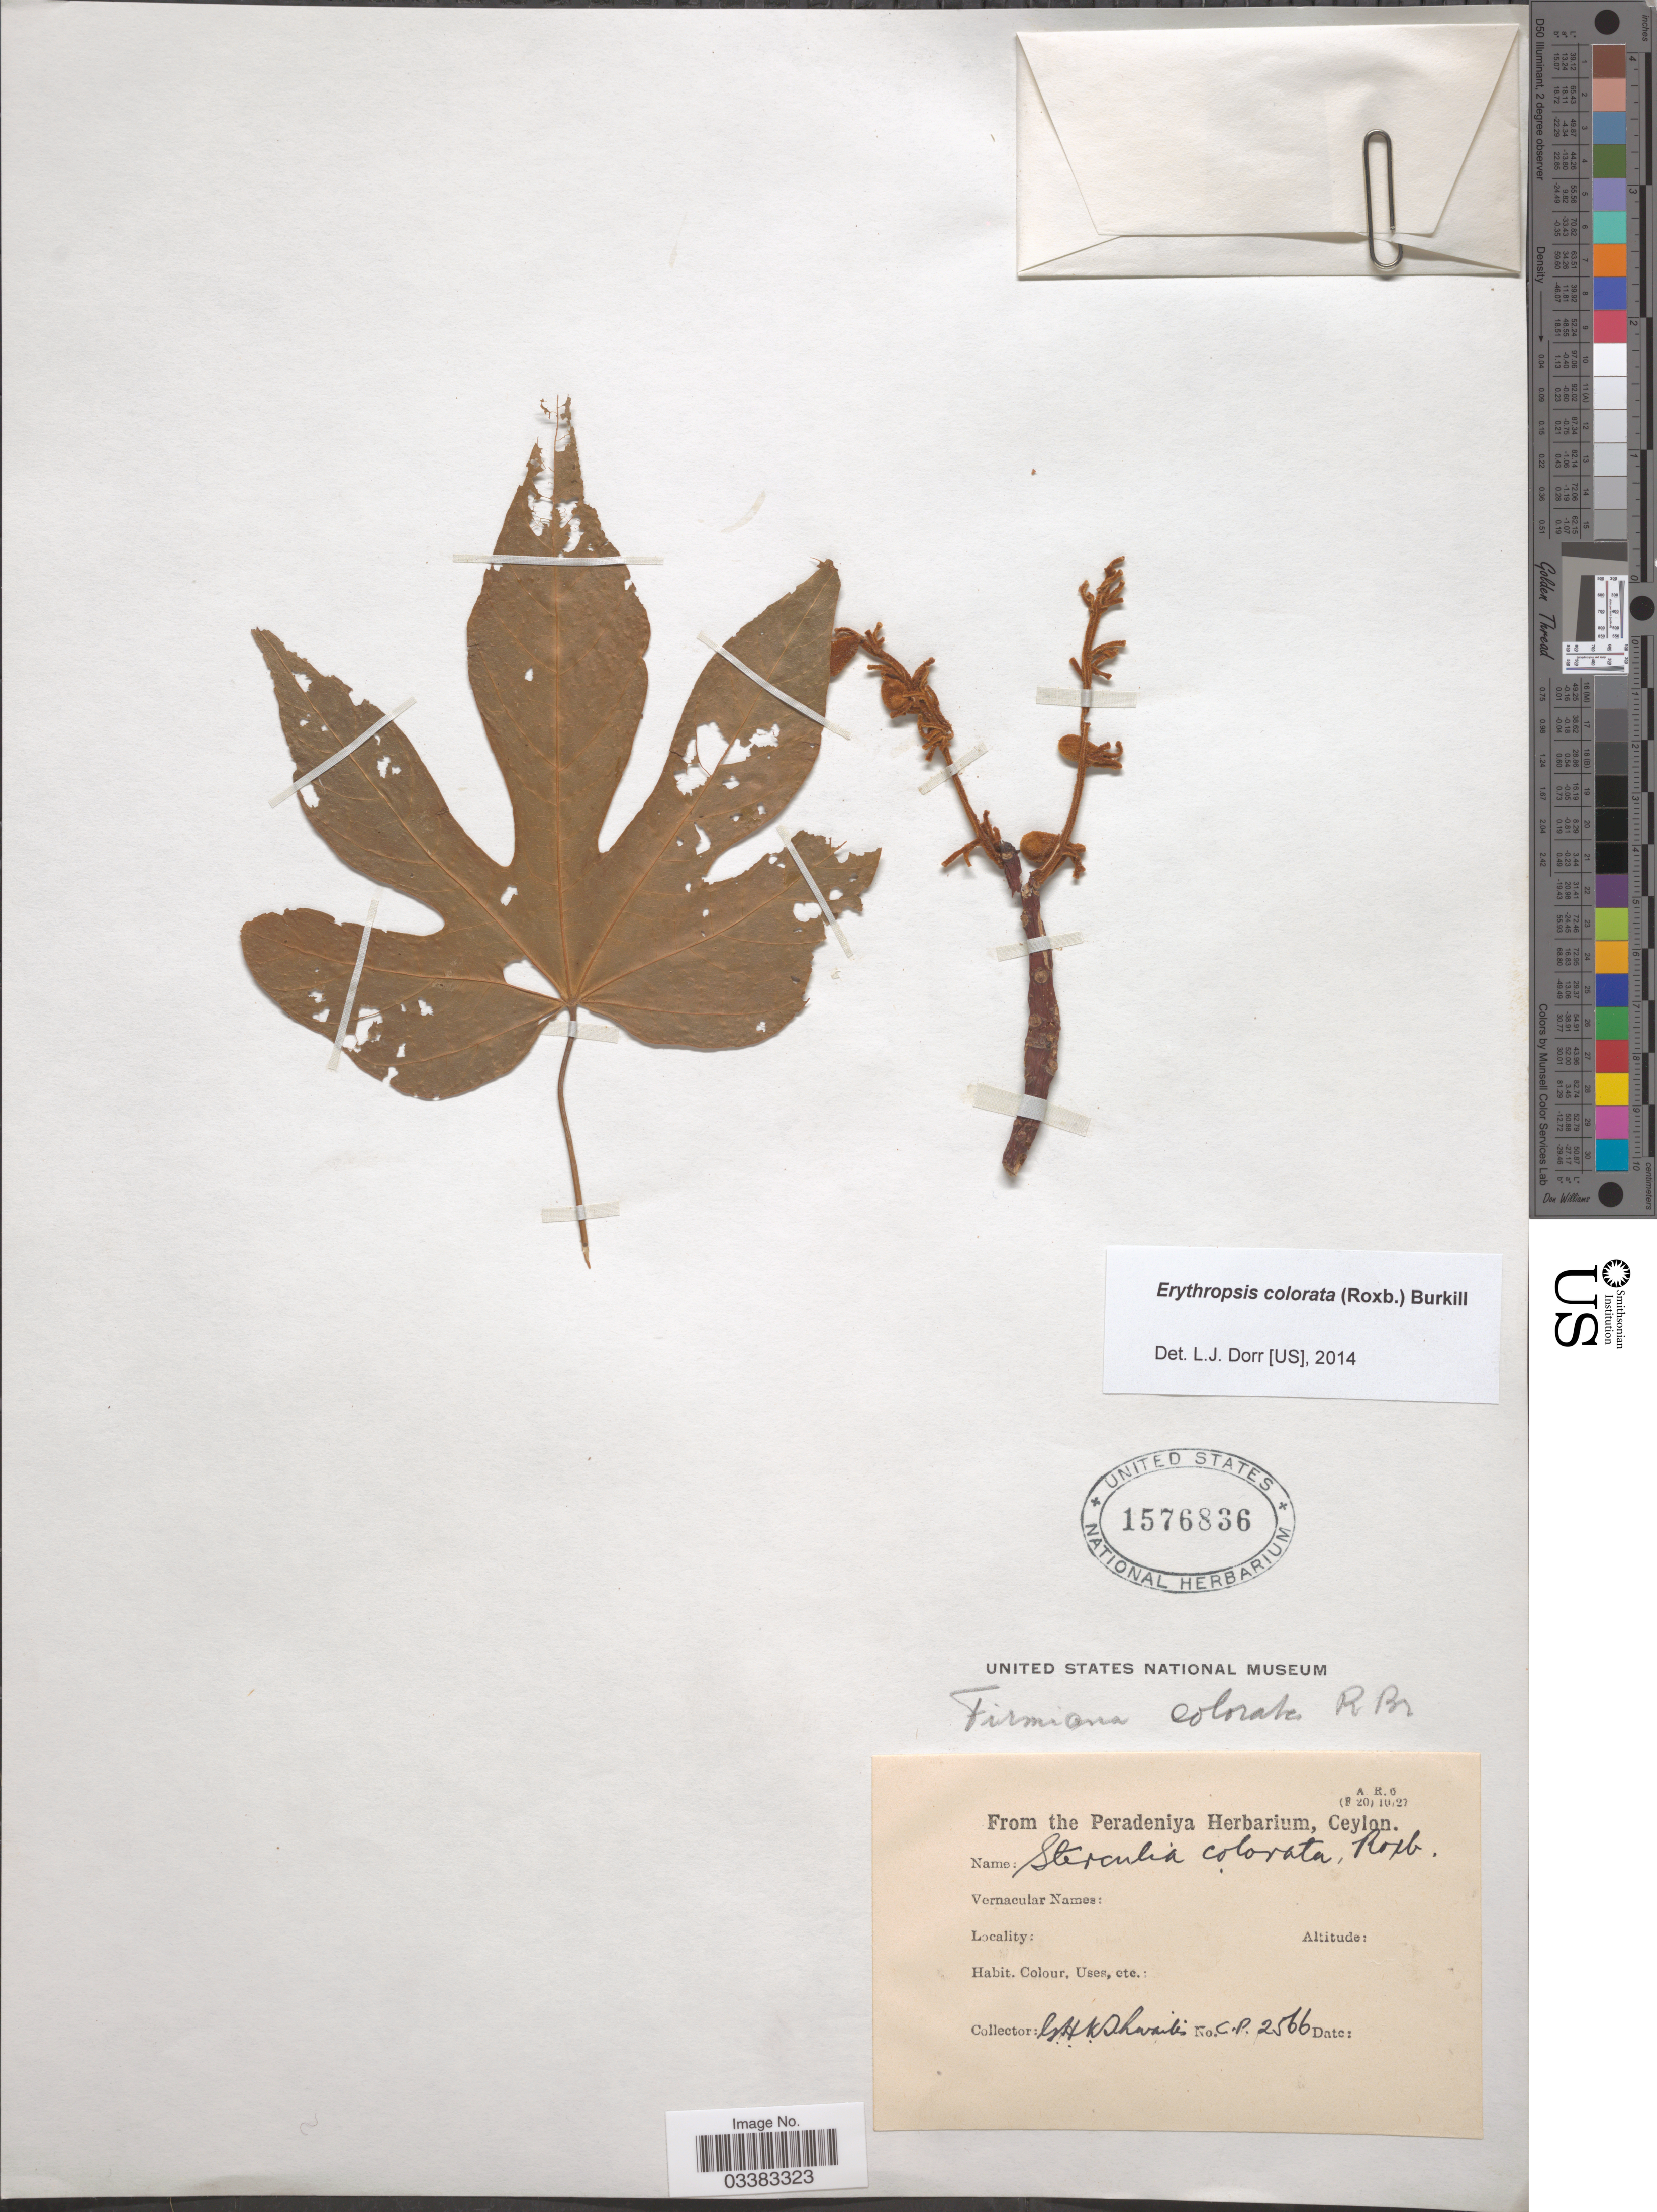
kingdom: Plantae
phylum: Tracheophyta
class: Magnoliopsida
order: Malvales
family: Malvaceae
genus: Erythropsis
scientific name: Erythropsis colorata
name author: (Roxb.) Burkill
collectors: G. H. K. Thwaites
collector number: CP2566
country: Sri Lanka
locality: Ceylon. [unsure placement]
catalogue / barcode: US 1576836